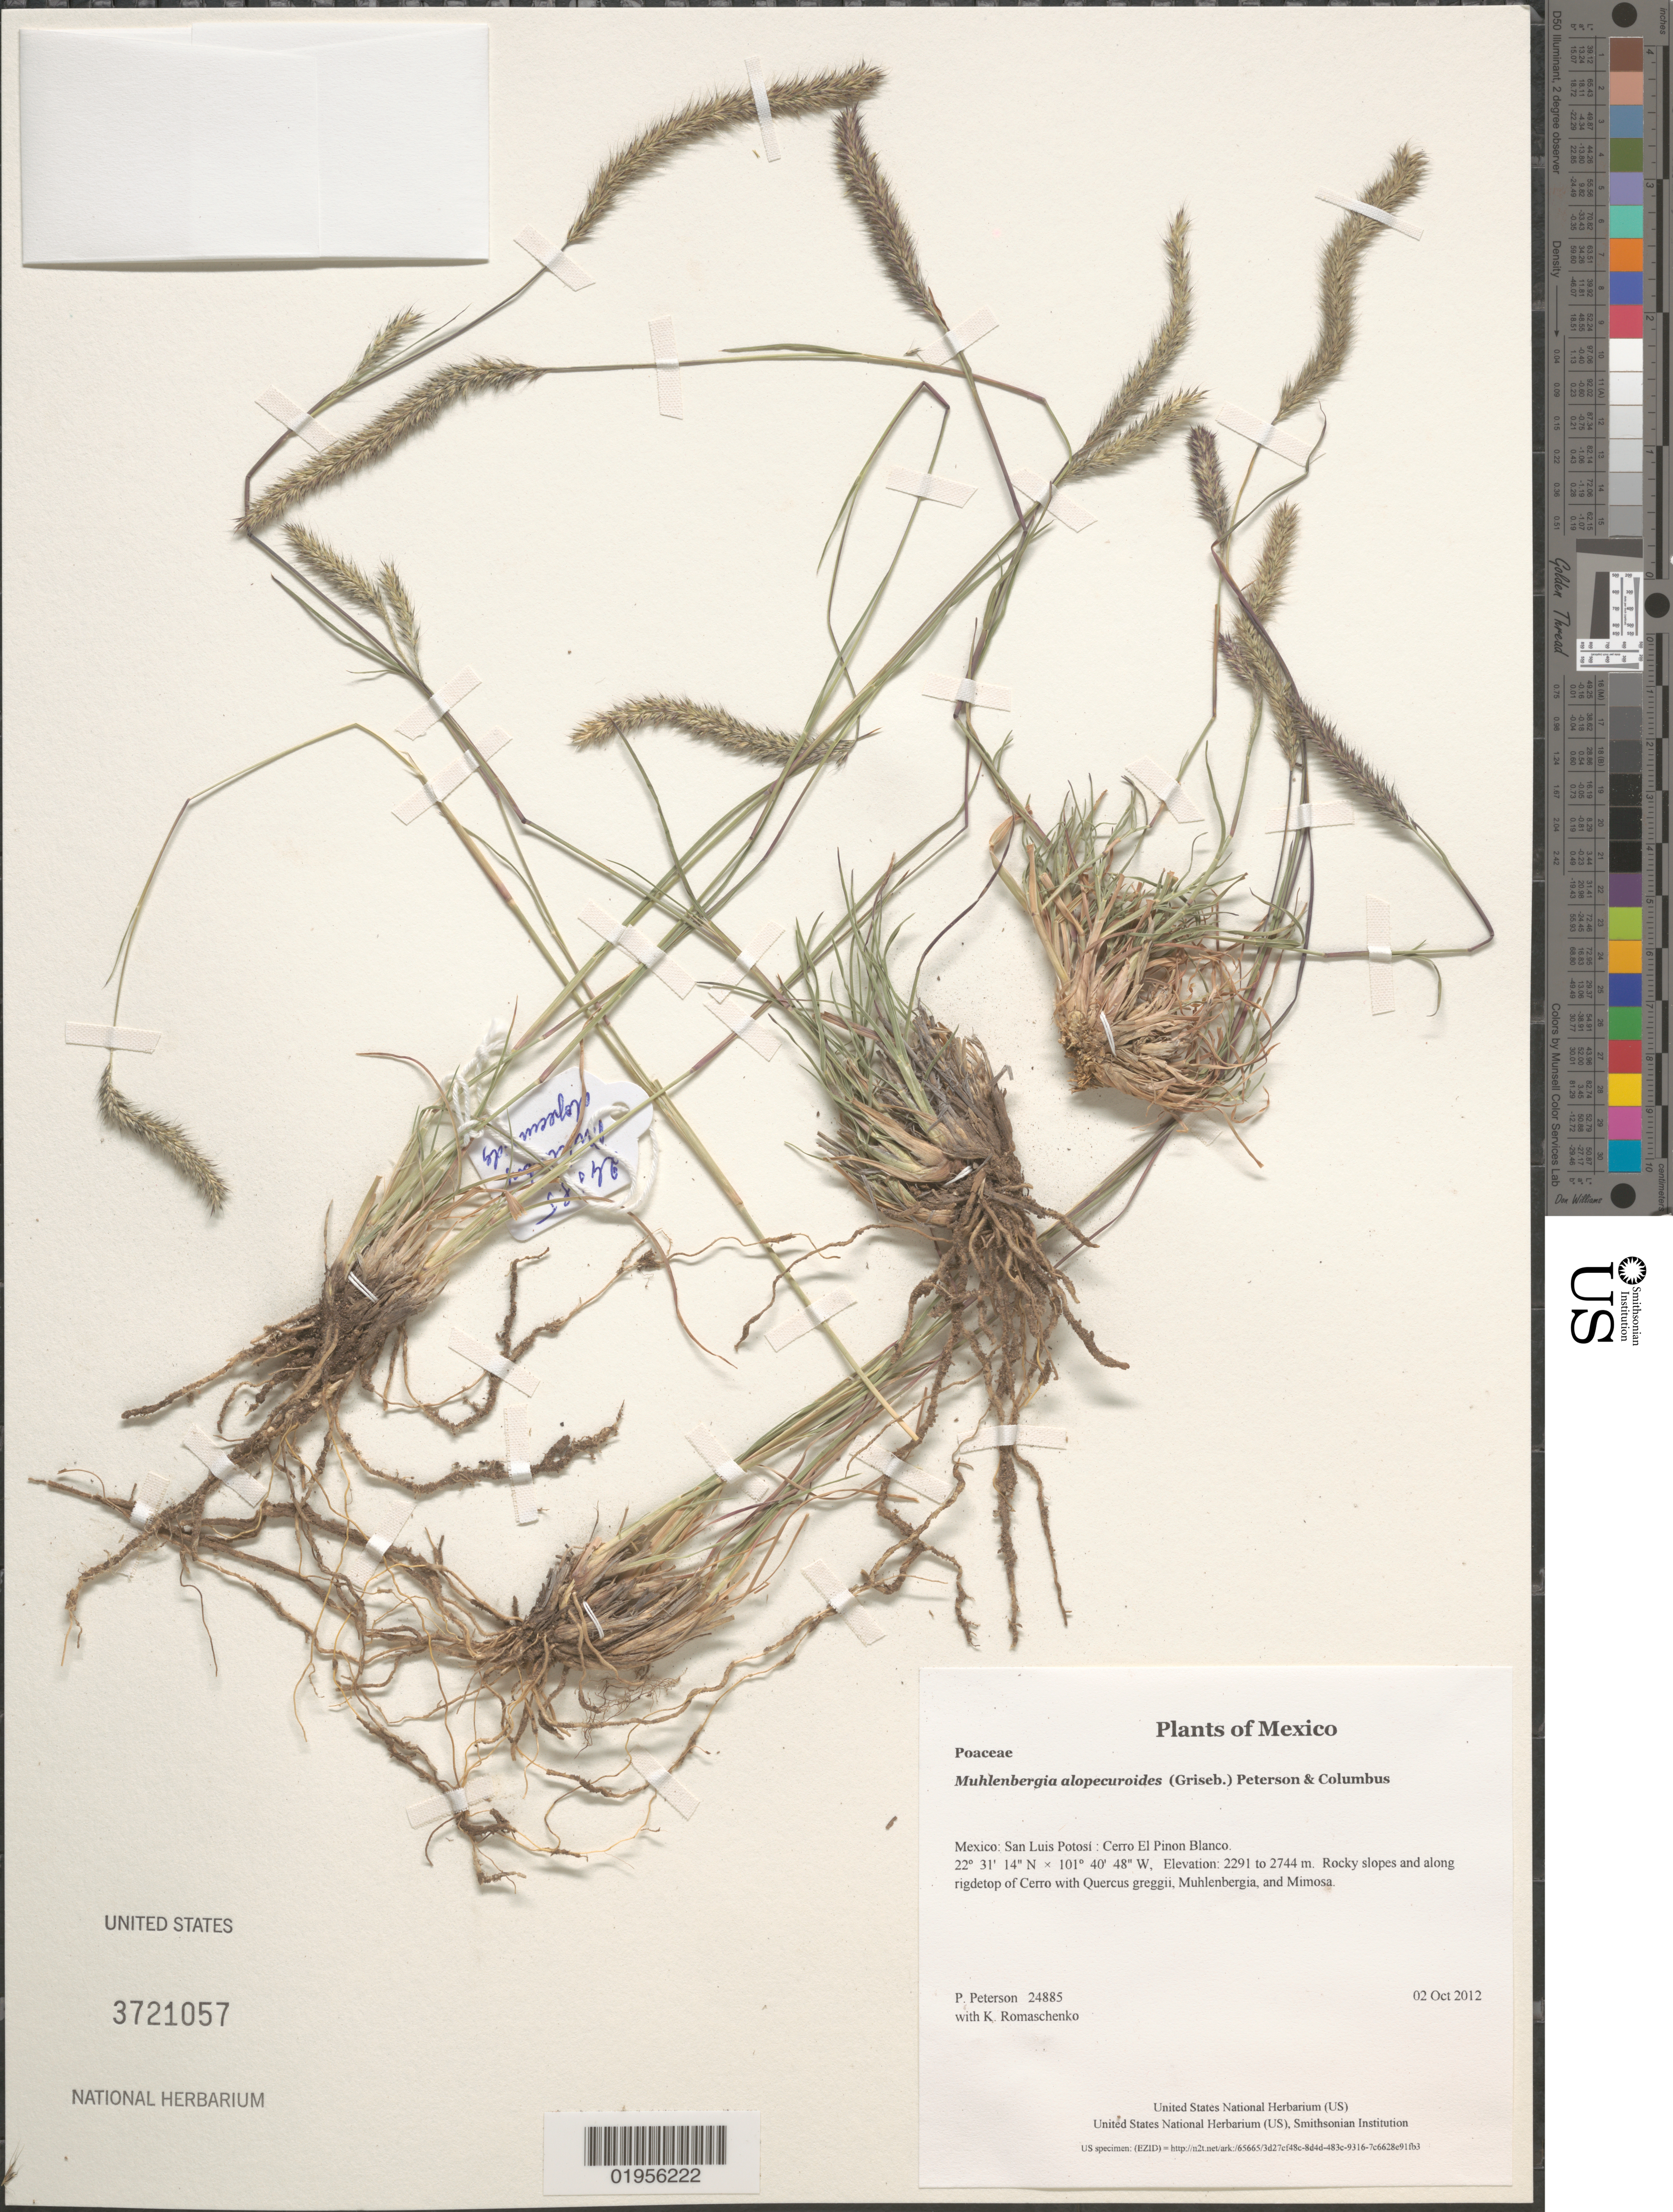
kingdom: Plantae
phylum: Tracheophyta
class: Liliopsida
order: Poales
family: Poaceae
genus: Muhlenbergia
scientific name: Muhlenbergia alopecuroides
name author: (Griseb.) P.M. Peterson & Columbus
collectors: P. M. Peterson & K. Romaschenko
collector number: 24885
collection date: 2012-10-02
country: Mexico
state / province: San Luis Potosí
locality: Cerro El Pinon Blanco.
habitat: Rocky slopes and along rigdetop of Cerro with Quercus greggii, Muhlenbergia, and Mimosa.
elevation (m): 2291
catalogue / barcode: US 3721057